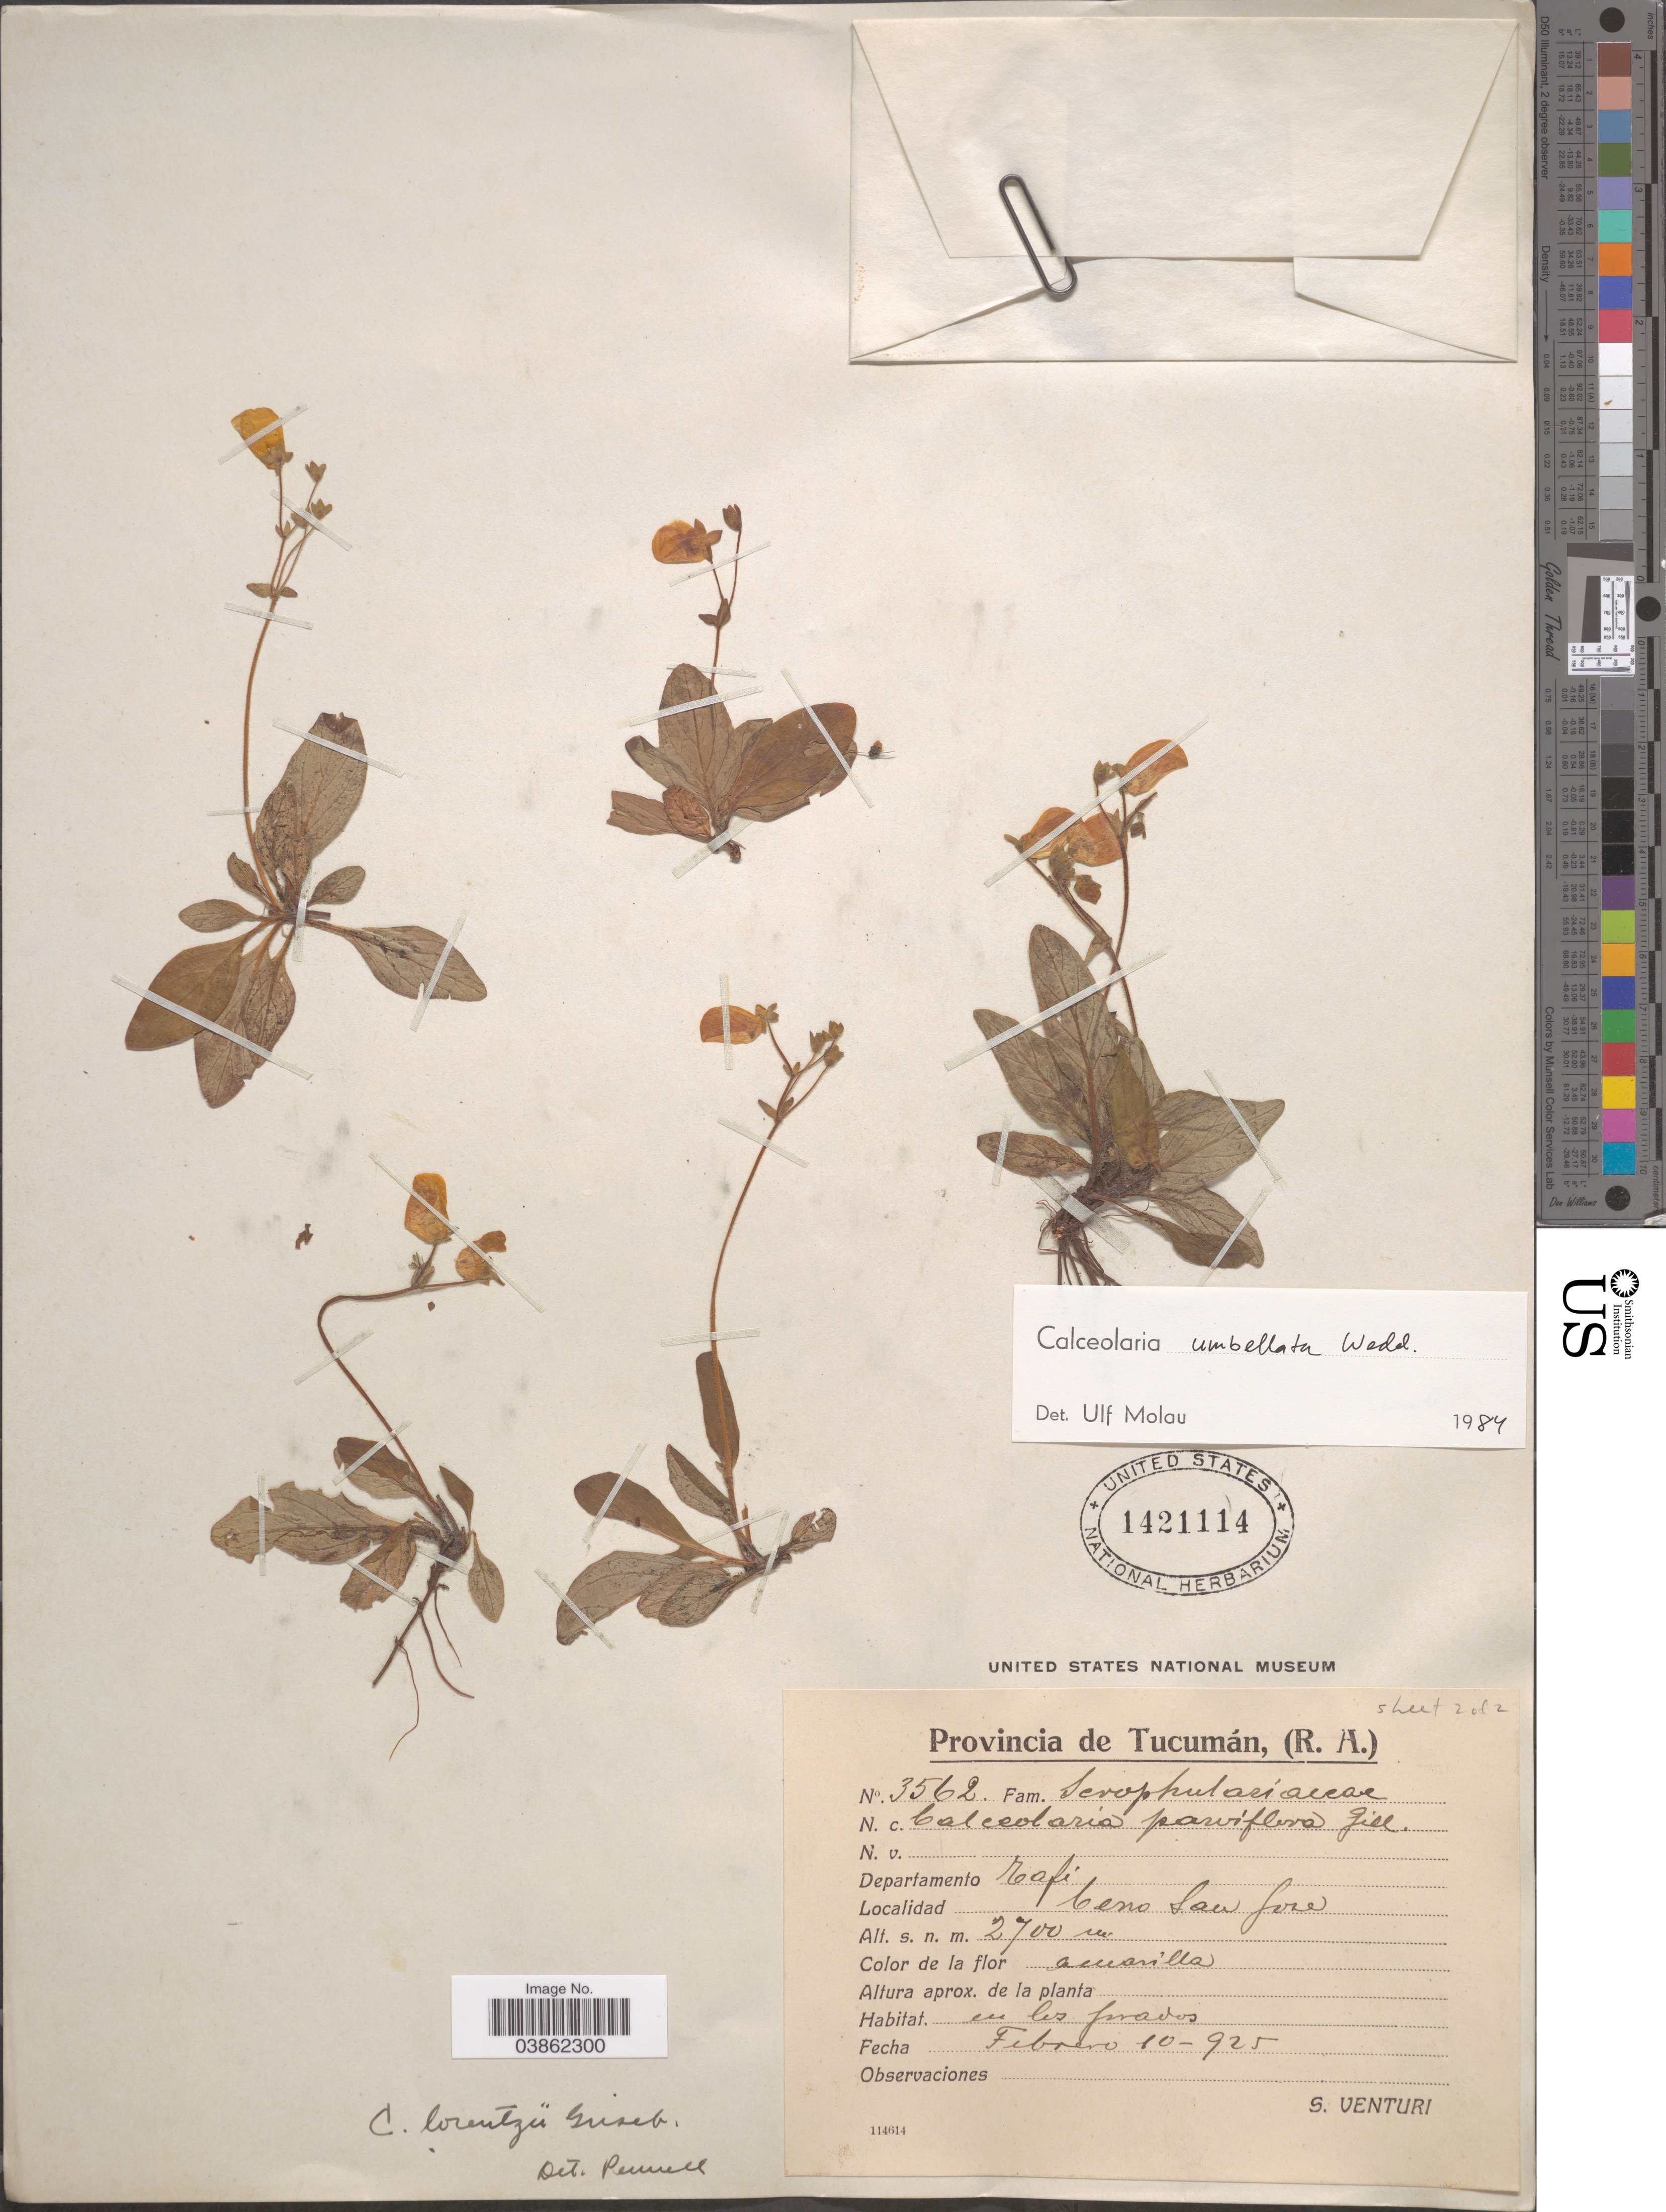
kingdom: Plantae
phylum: Tracheophyta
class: Magnoliopsida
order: Lamiales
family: Calceolariaceae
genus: Calceolaria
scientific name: Calceolaria umbellata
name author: Wedd.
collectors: S. Venturi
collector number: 3562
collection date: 1925-02-10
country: Argentina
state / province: Tucuman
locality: Departamento Tafí. Cerro San Jose.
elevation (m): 2700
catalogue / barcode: US 1421114